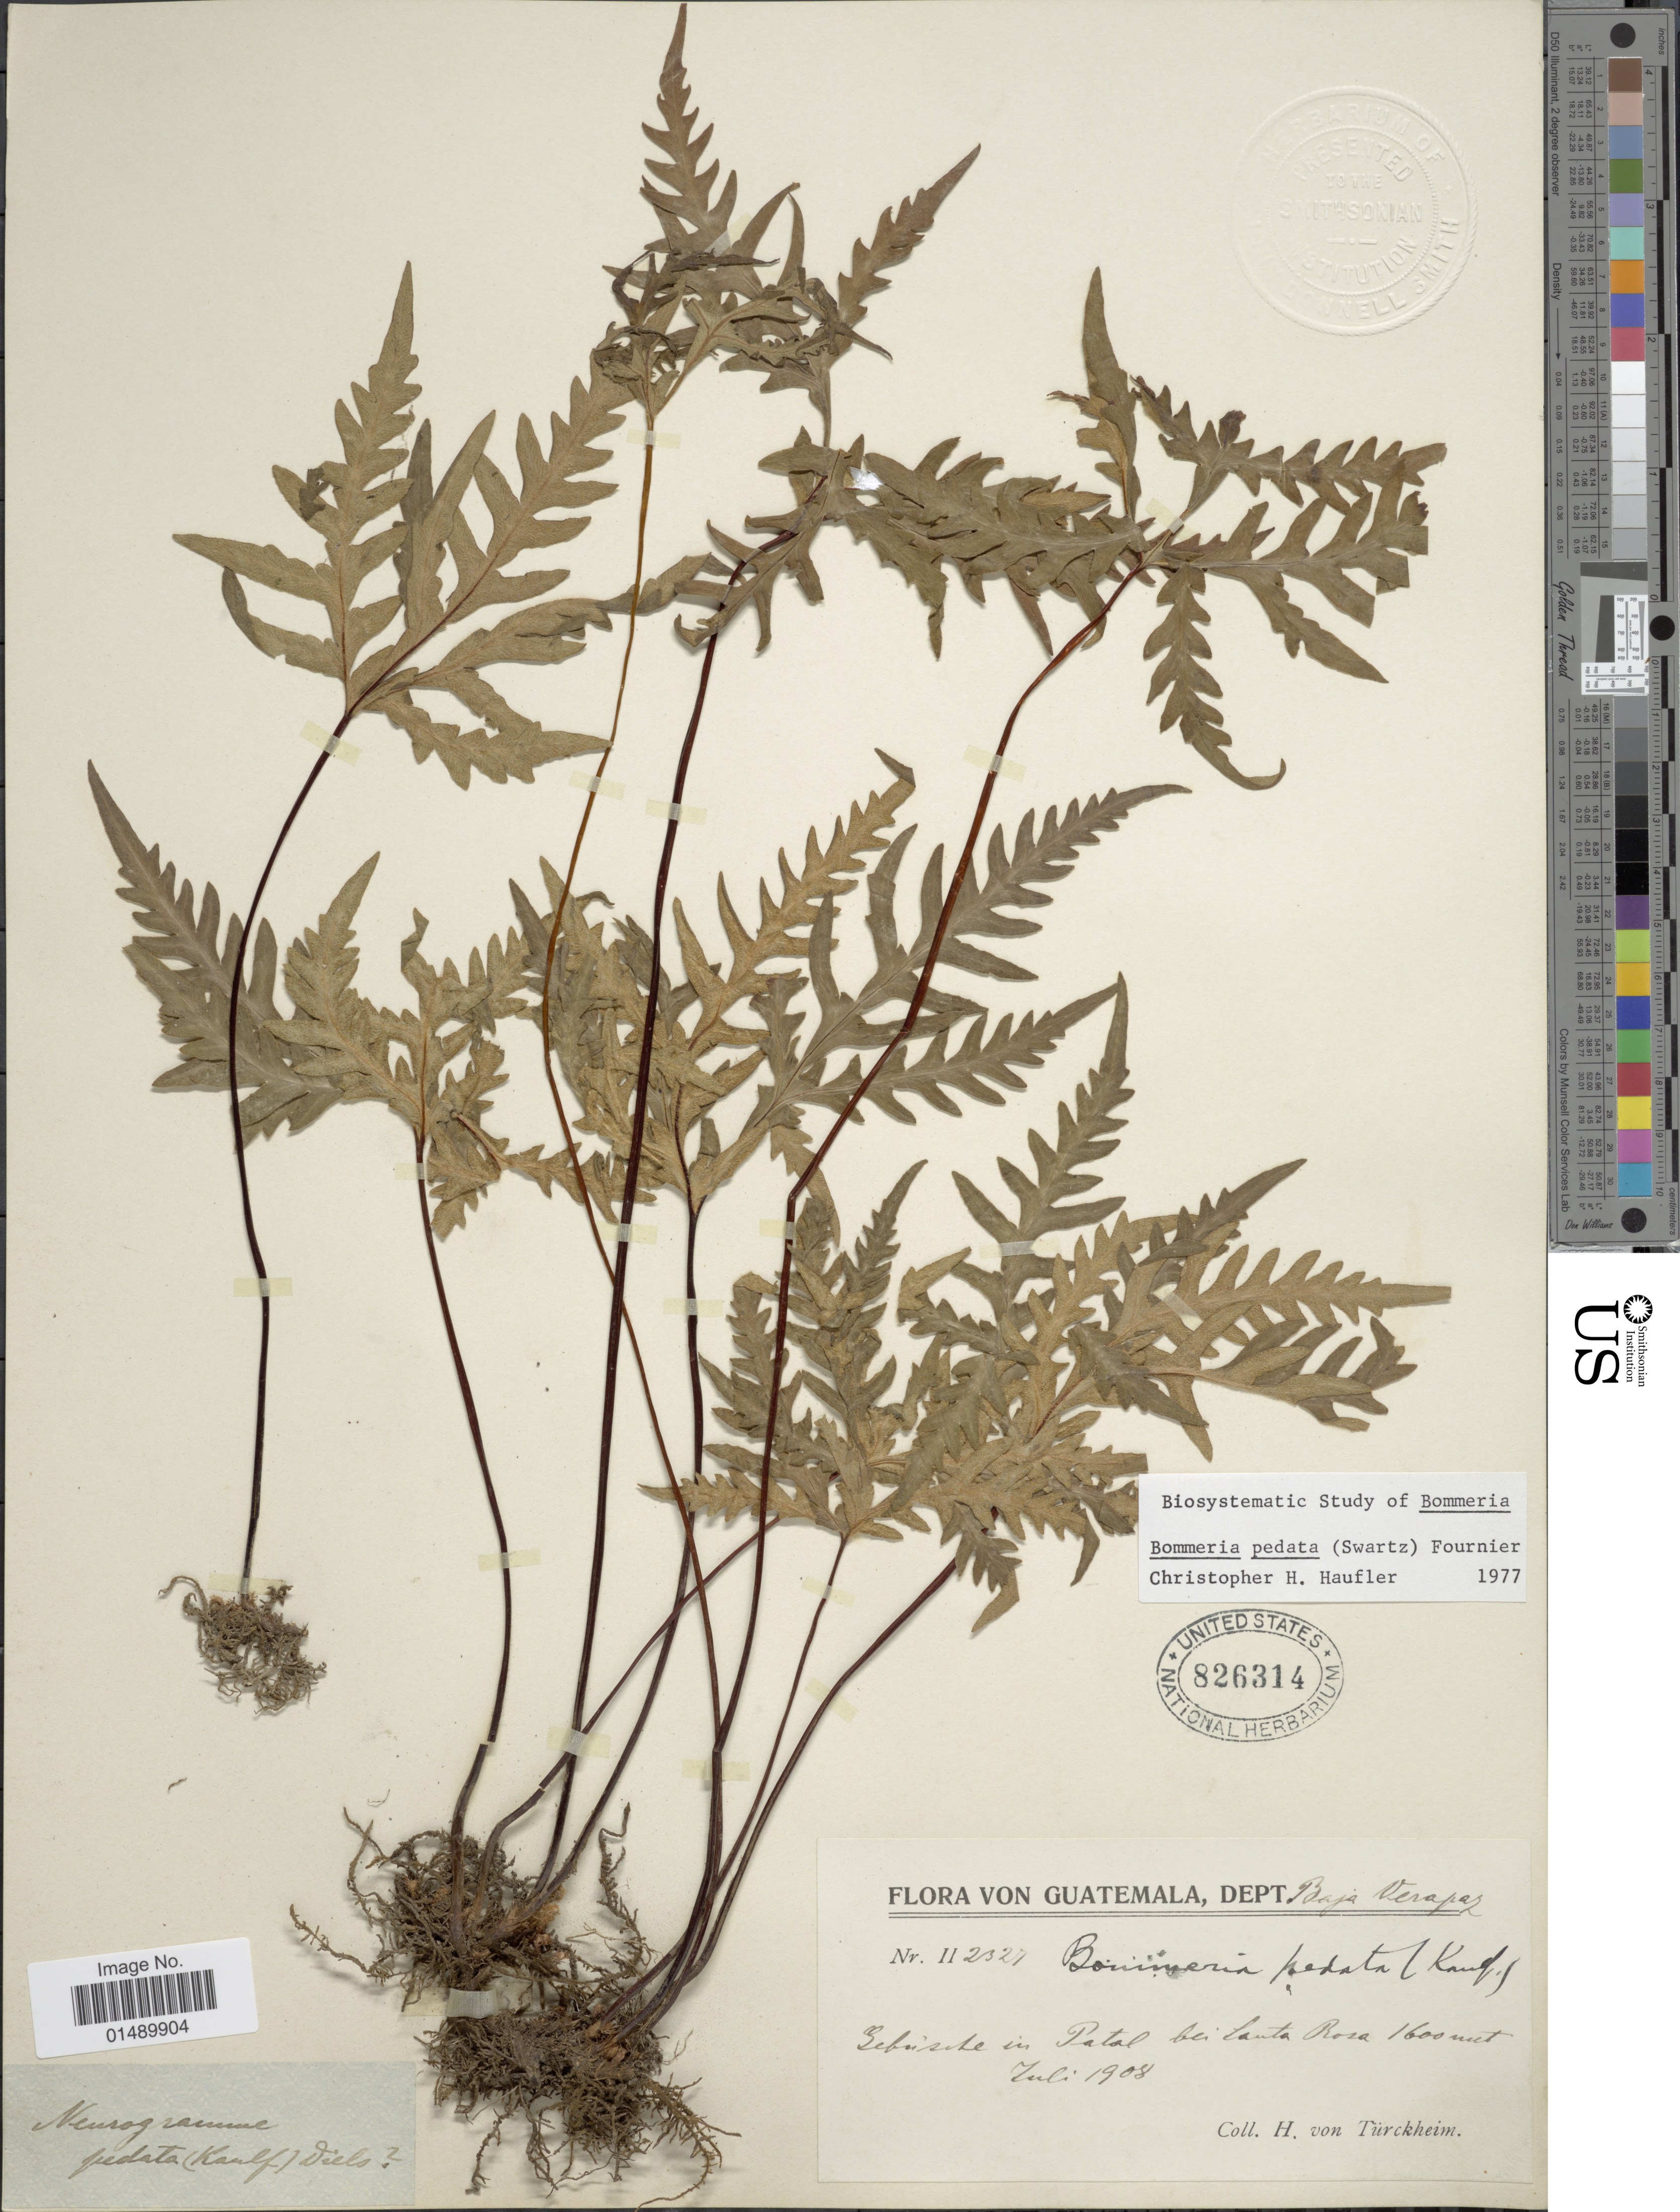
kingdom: Plantae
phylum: Tracheophyta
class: Polypodiopsida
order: Polypodiales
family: Pteridaceae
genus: Bommeria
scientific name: Bommeria pedata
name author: (Sw.) E. Fourn.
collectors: H. von Türckheim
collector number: II2327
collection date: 1908-07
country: Guatemala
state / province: Baja Verapaz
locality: Gebüsche in Patal bei Santa Rosa [bushes in Patal near Santa Rosa]. Dept. Baja Verapaz.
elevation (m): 1600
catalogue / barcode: US 826314